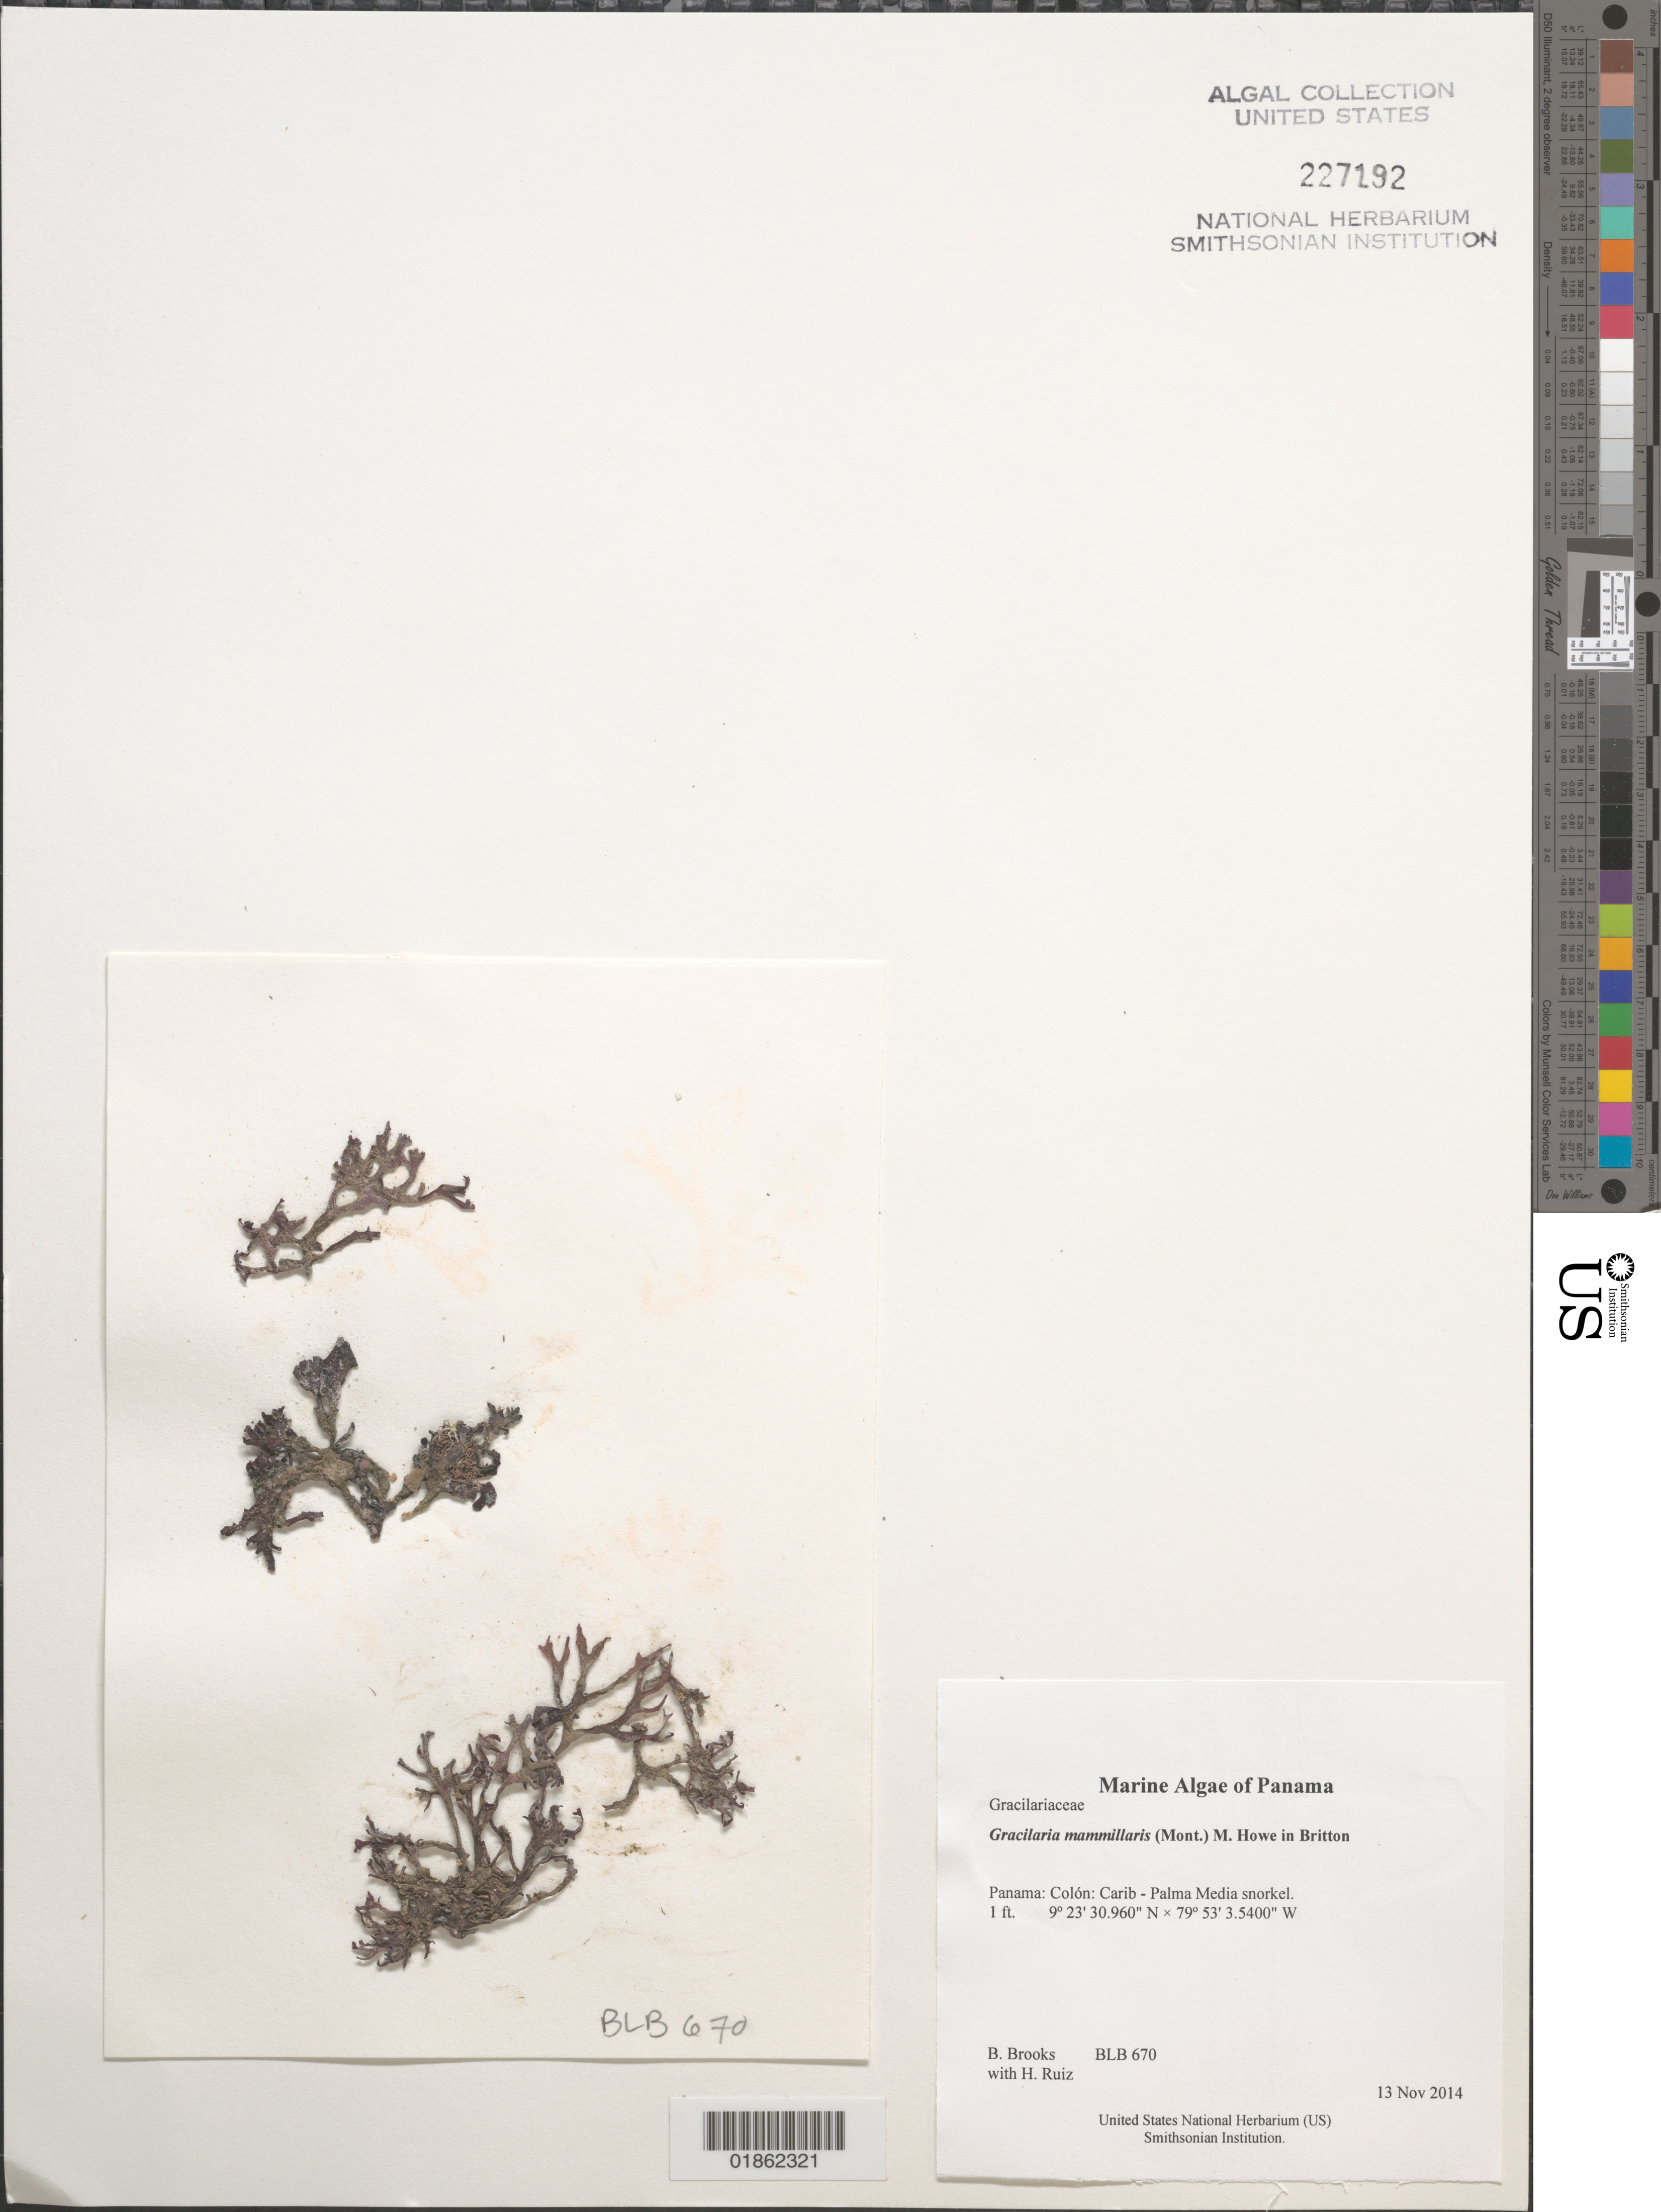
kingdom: Plantae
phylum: Rhodophyta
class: Florideophyceae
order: Gracilariales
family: Gracilariaceae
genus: Gracilaria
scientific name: Gracilaria mammillaris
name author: (Mont.) M. Howe in Britton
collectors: B. Brooks & H. Ruiz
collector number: BLB 670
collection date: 2014-11-13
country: Panama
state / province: Colón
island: Palma Media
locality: Carib - Palma Media snorkel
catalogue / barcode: US 227192